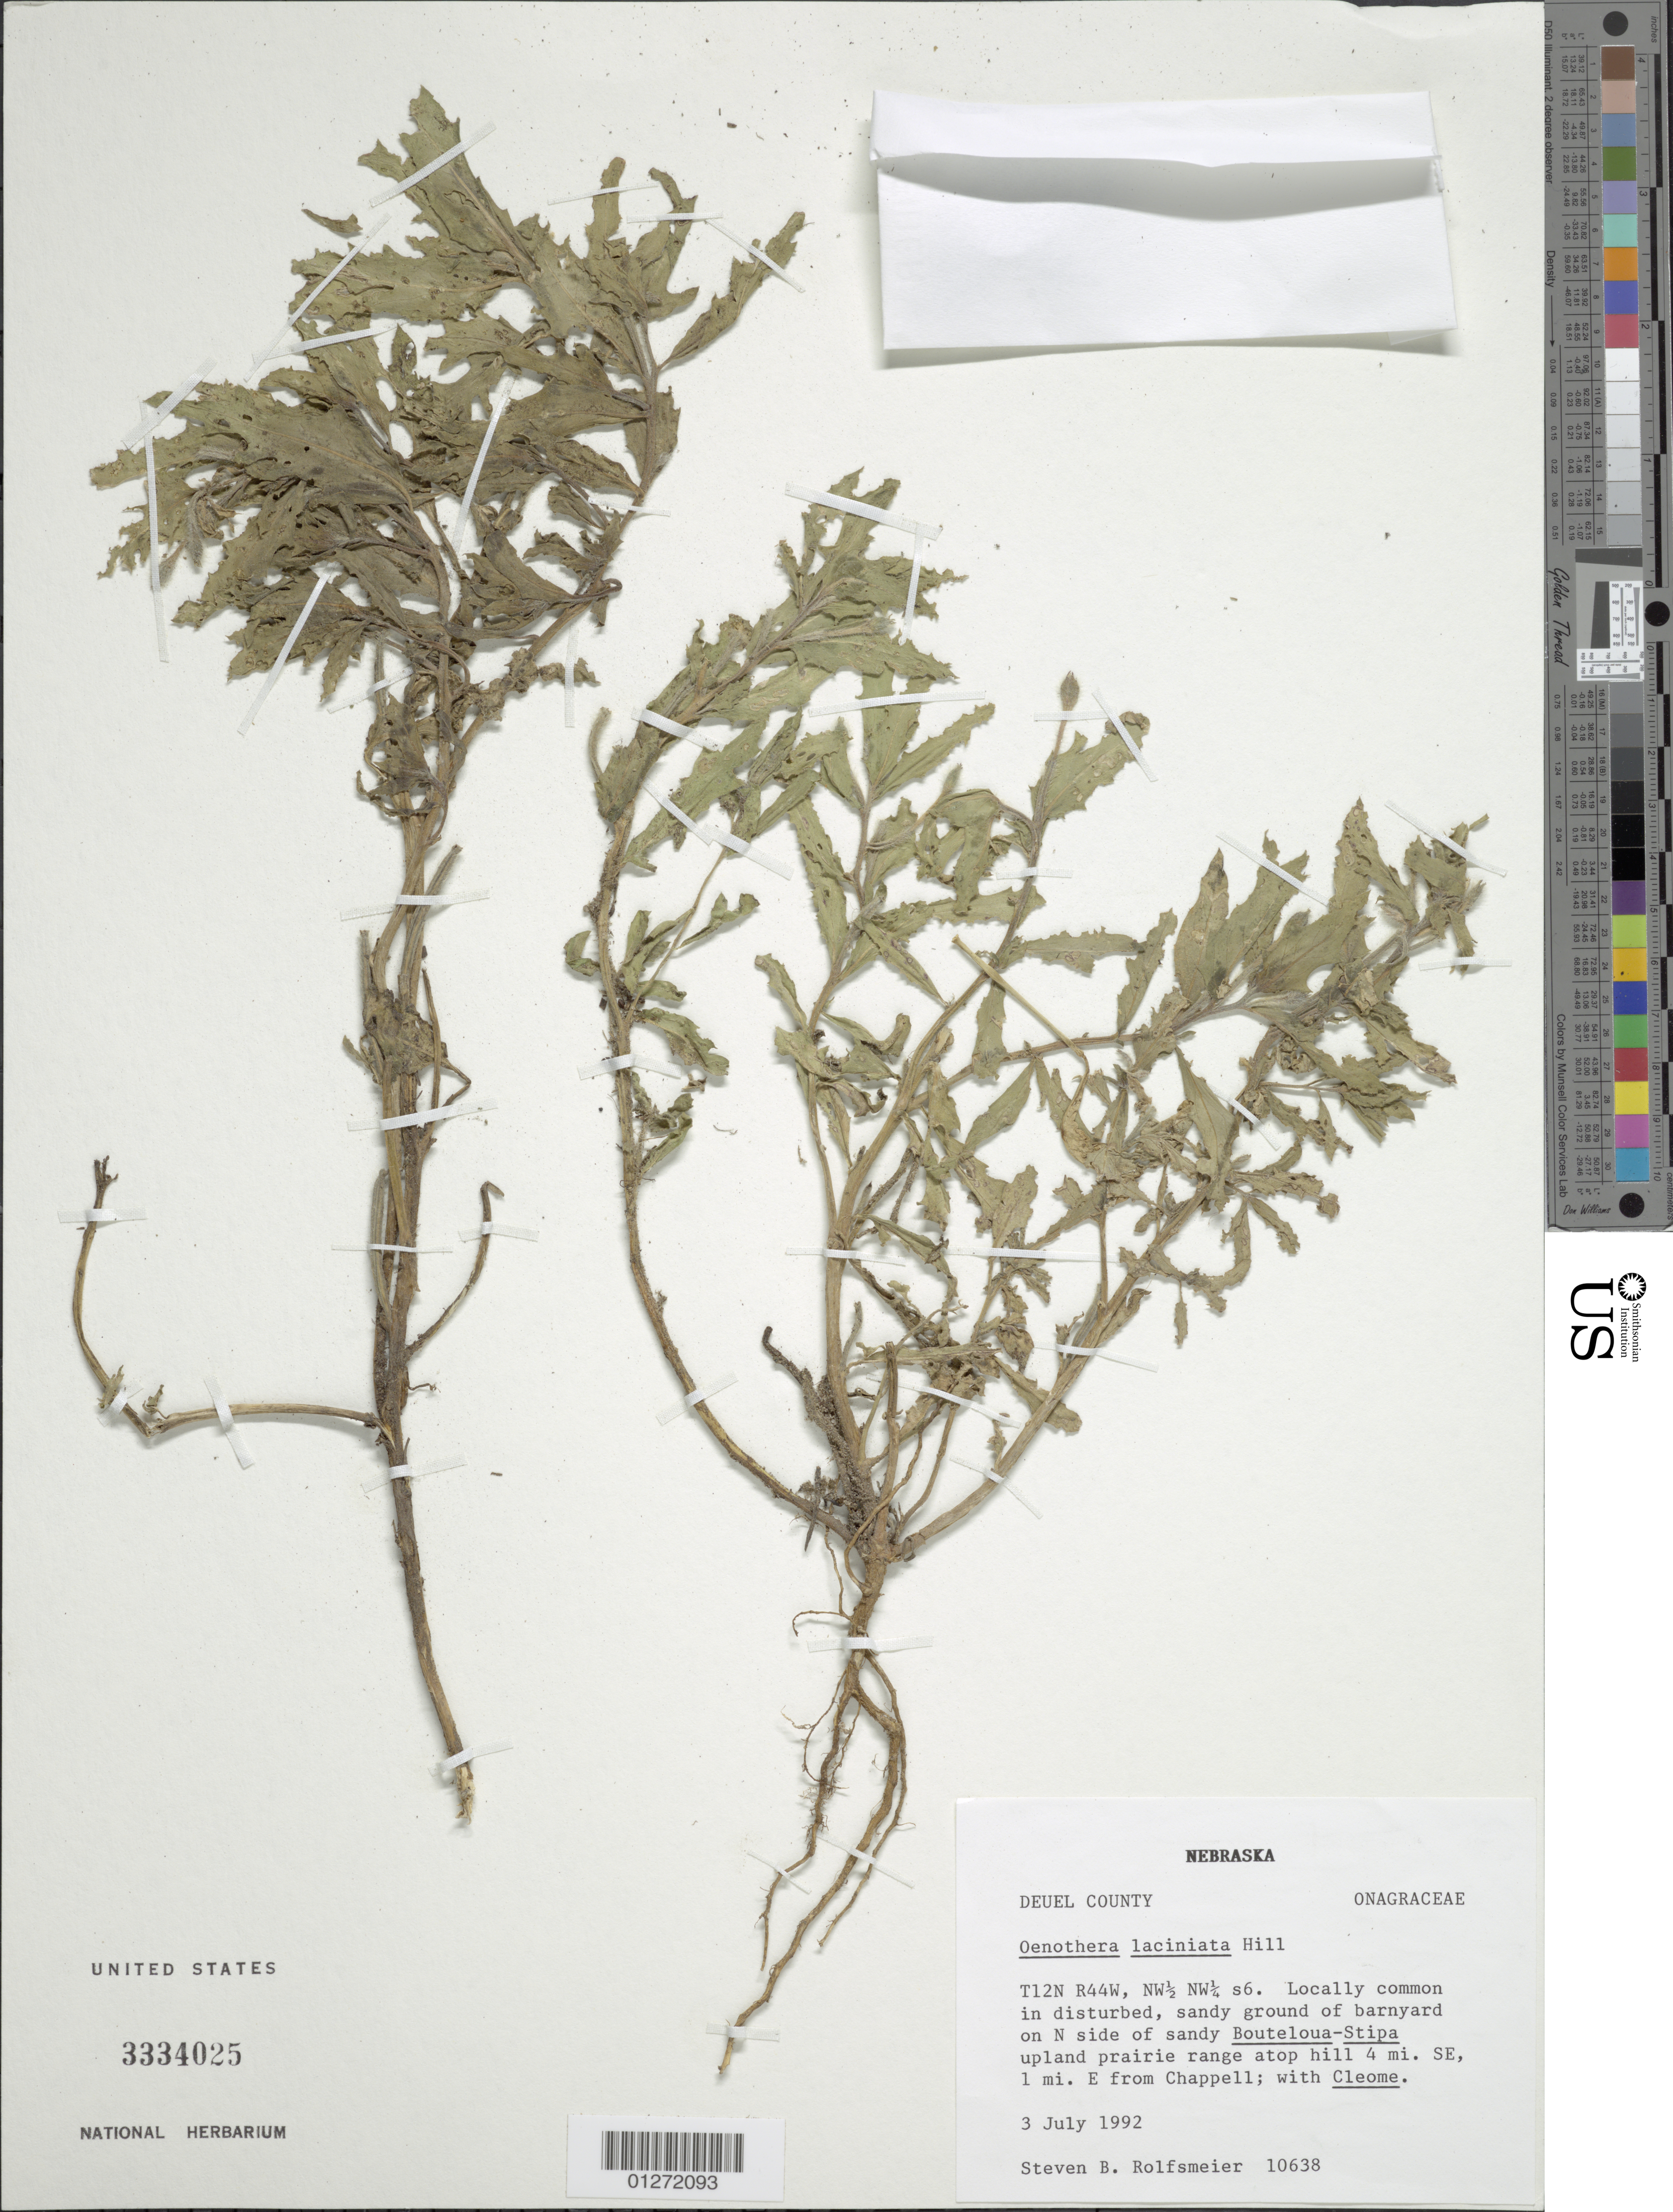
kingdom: Plantae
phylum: Tracheophyta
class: Magnoliopsida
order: Myrtales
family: Onagraceae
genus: Oenothera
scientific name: Oenothera laciniata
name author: Hill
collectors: S. Rolfsmeier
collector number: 10638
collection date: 1992-07-03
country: United States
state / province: Nebraska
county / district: Keith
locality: E from Chappell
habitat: sandy ground of barnyard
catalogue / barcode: US 3334025